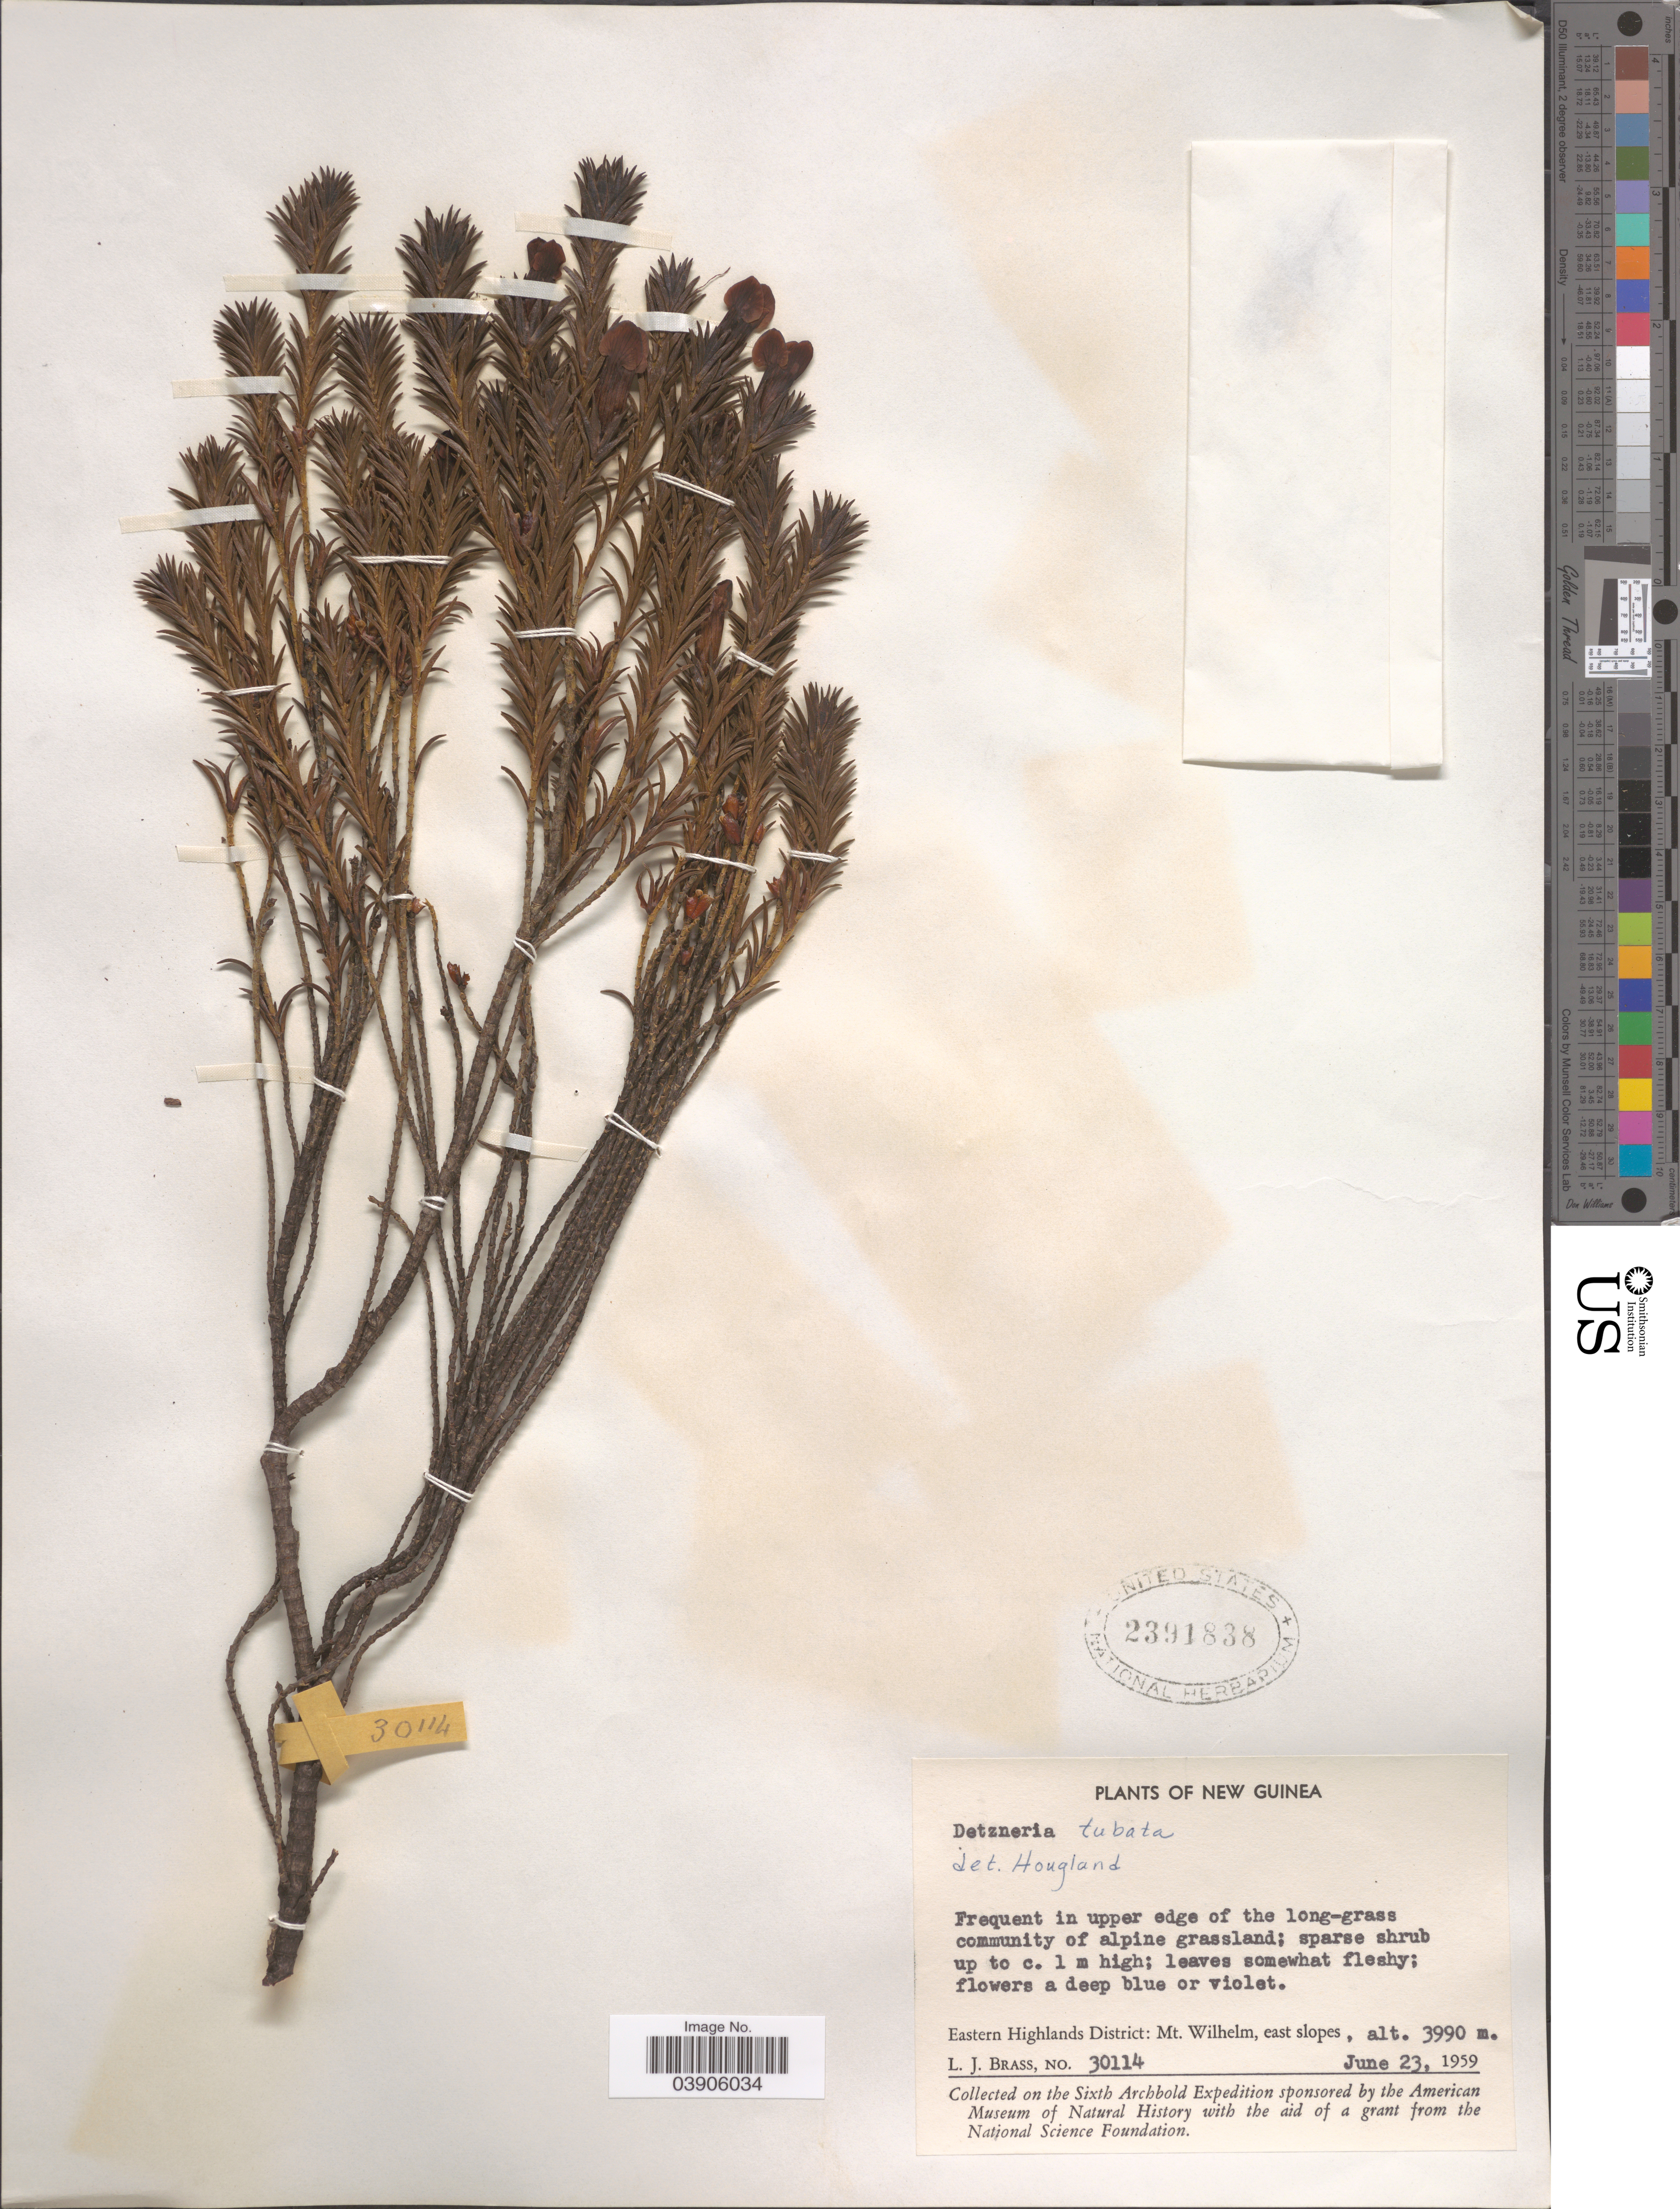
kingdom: Plantae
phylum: Tracheophyta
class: Magnoliopsida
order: Lamiales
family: Plantaginaceae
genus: Detzneria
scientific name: Detzneria tubata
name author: Diels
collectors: L. J. Brass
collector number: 30114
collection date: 1959-06-23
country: Papua New Guinea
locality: New Guinea. Eastern Highlands District: Mt. Wilhelm, east slopes.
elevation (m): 3990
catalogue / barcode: US 2391838